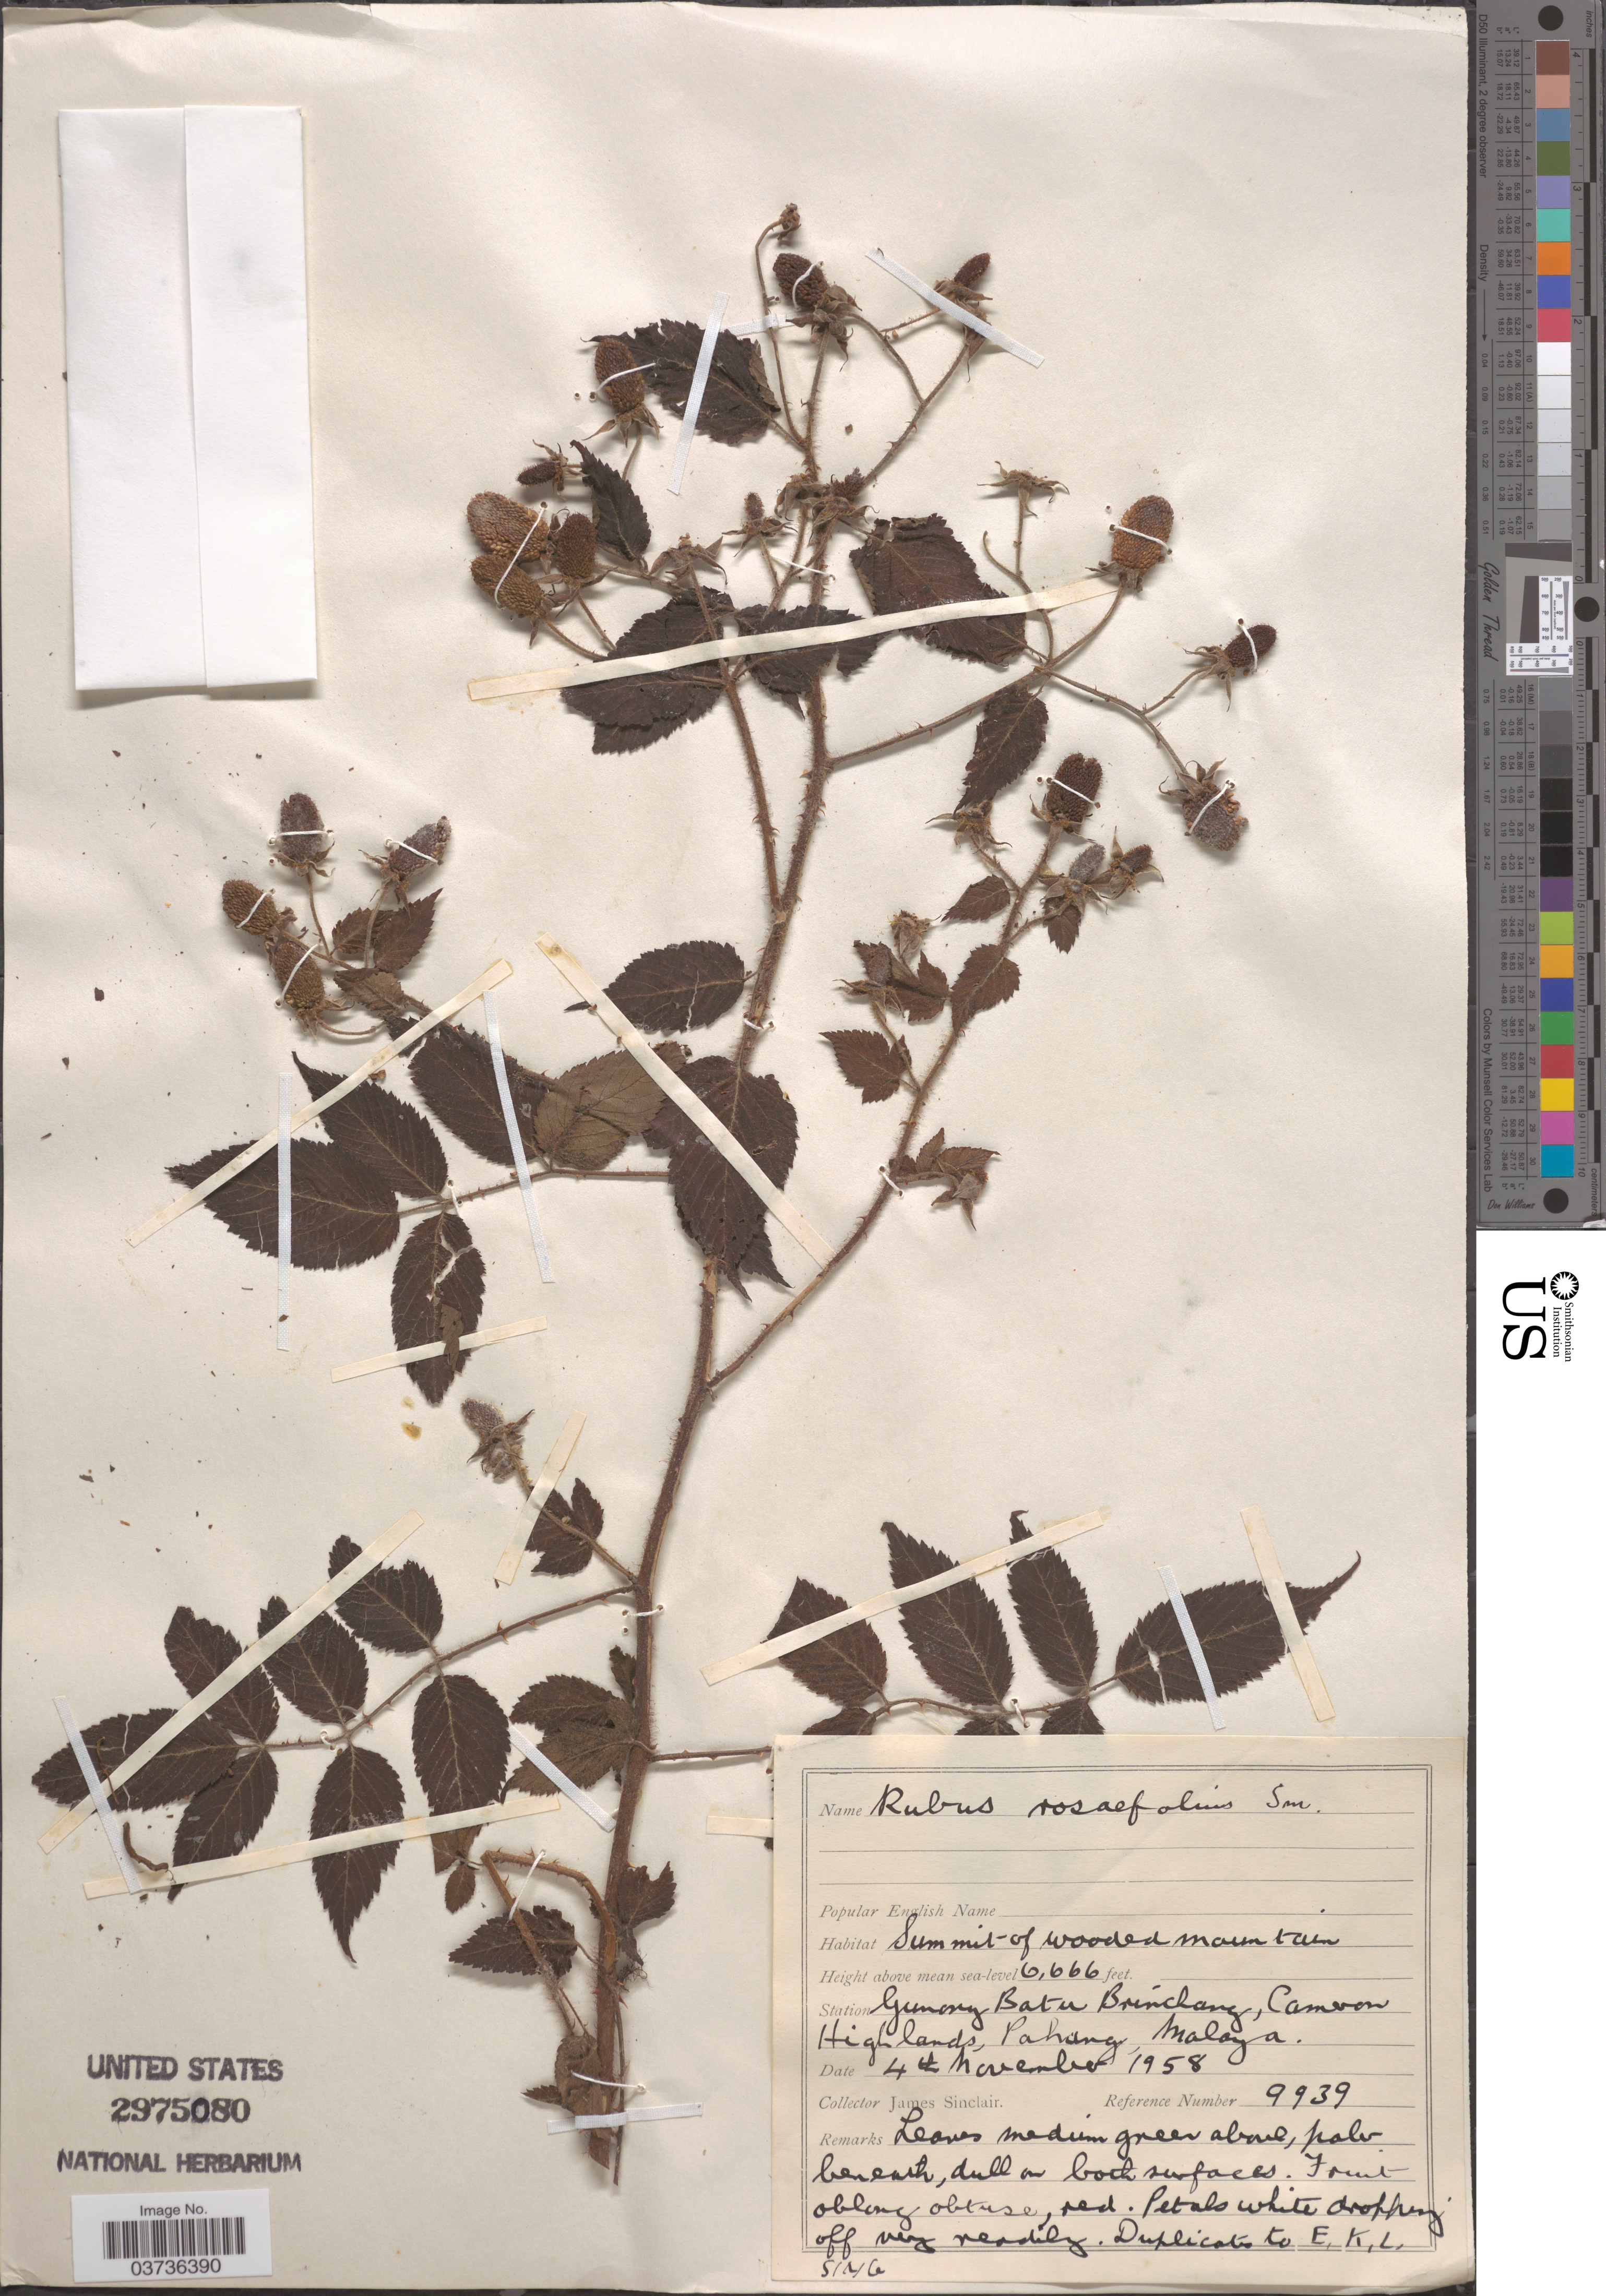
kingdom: Plantae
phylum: Tracheophyta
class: Magnoliopsida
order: Rosales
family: Rosaceae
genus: Rubus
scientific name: Rubus rosaefolius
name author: Sm.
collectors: J. Sinclair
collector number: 9939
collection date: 1958-11-04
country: Malaysia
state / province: Pahang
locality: Summit of wooded mountain. Station Gunong Batu Brinchang, Cameron Highlands, Malaya.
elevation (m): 2032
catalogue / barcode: US 2975080